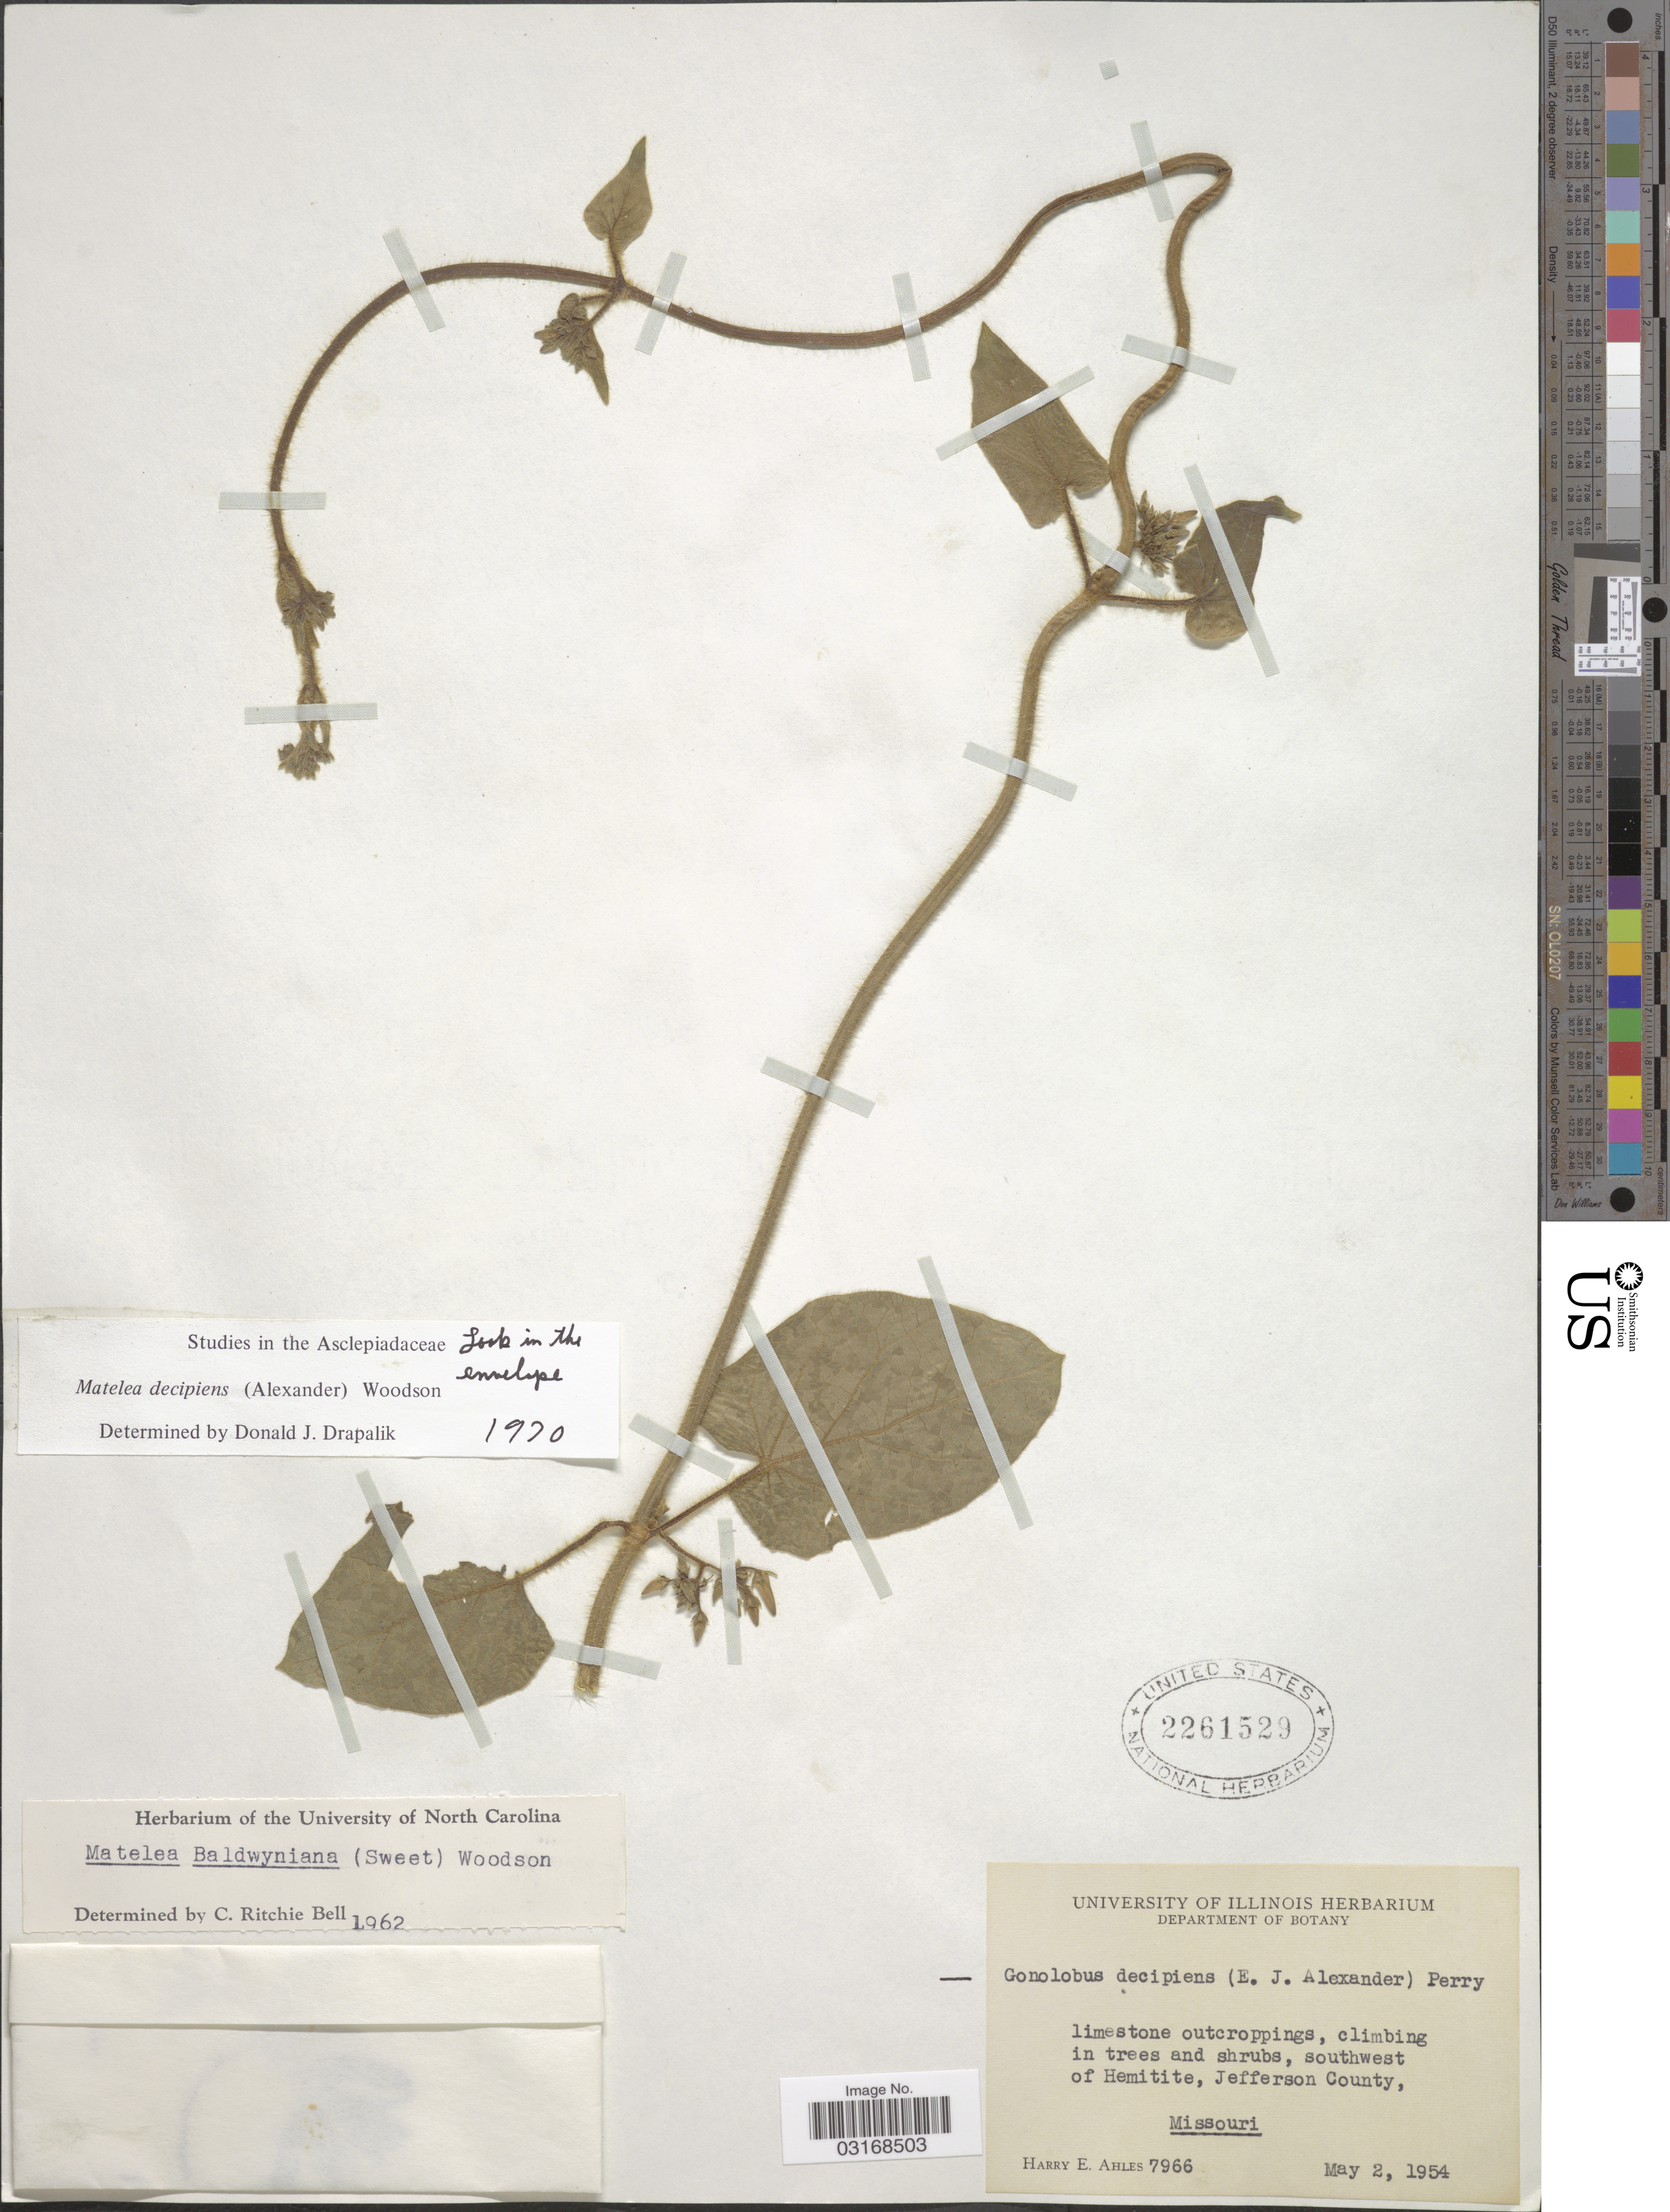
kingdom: Plantae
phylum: Tracheophyta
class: Magnoliopsida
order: Gentianales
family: Apocynaceae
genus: Matelea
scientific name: Matelea decipiens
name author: (Alexander) Woodson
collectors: H. E. Ahles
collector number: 7966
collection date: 1954-05-02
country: United States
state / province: Missouri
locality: Southwest of Hemitite, Jefferson County.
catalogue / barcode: US 2261529